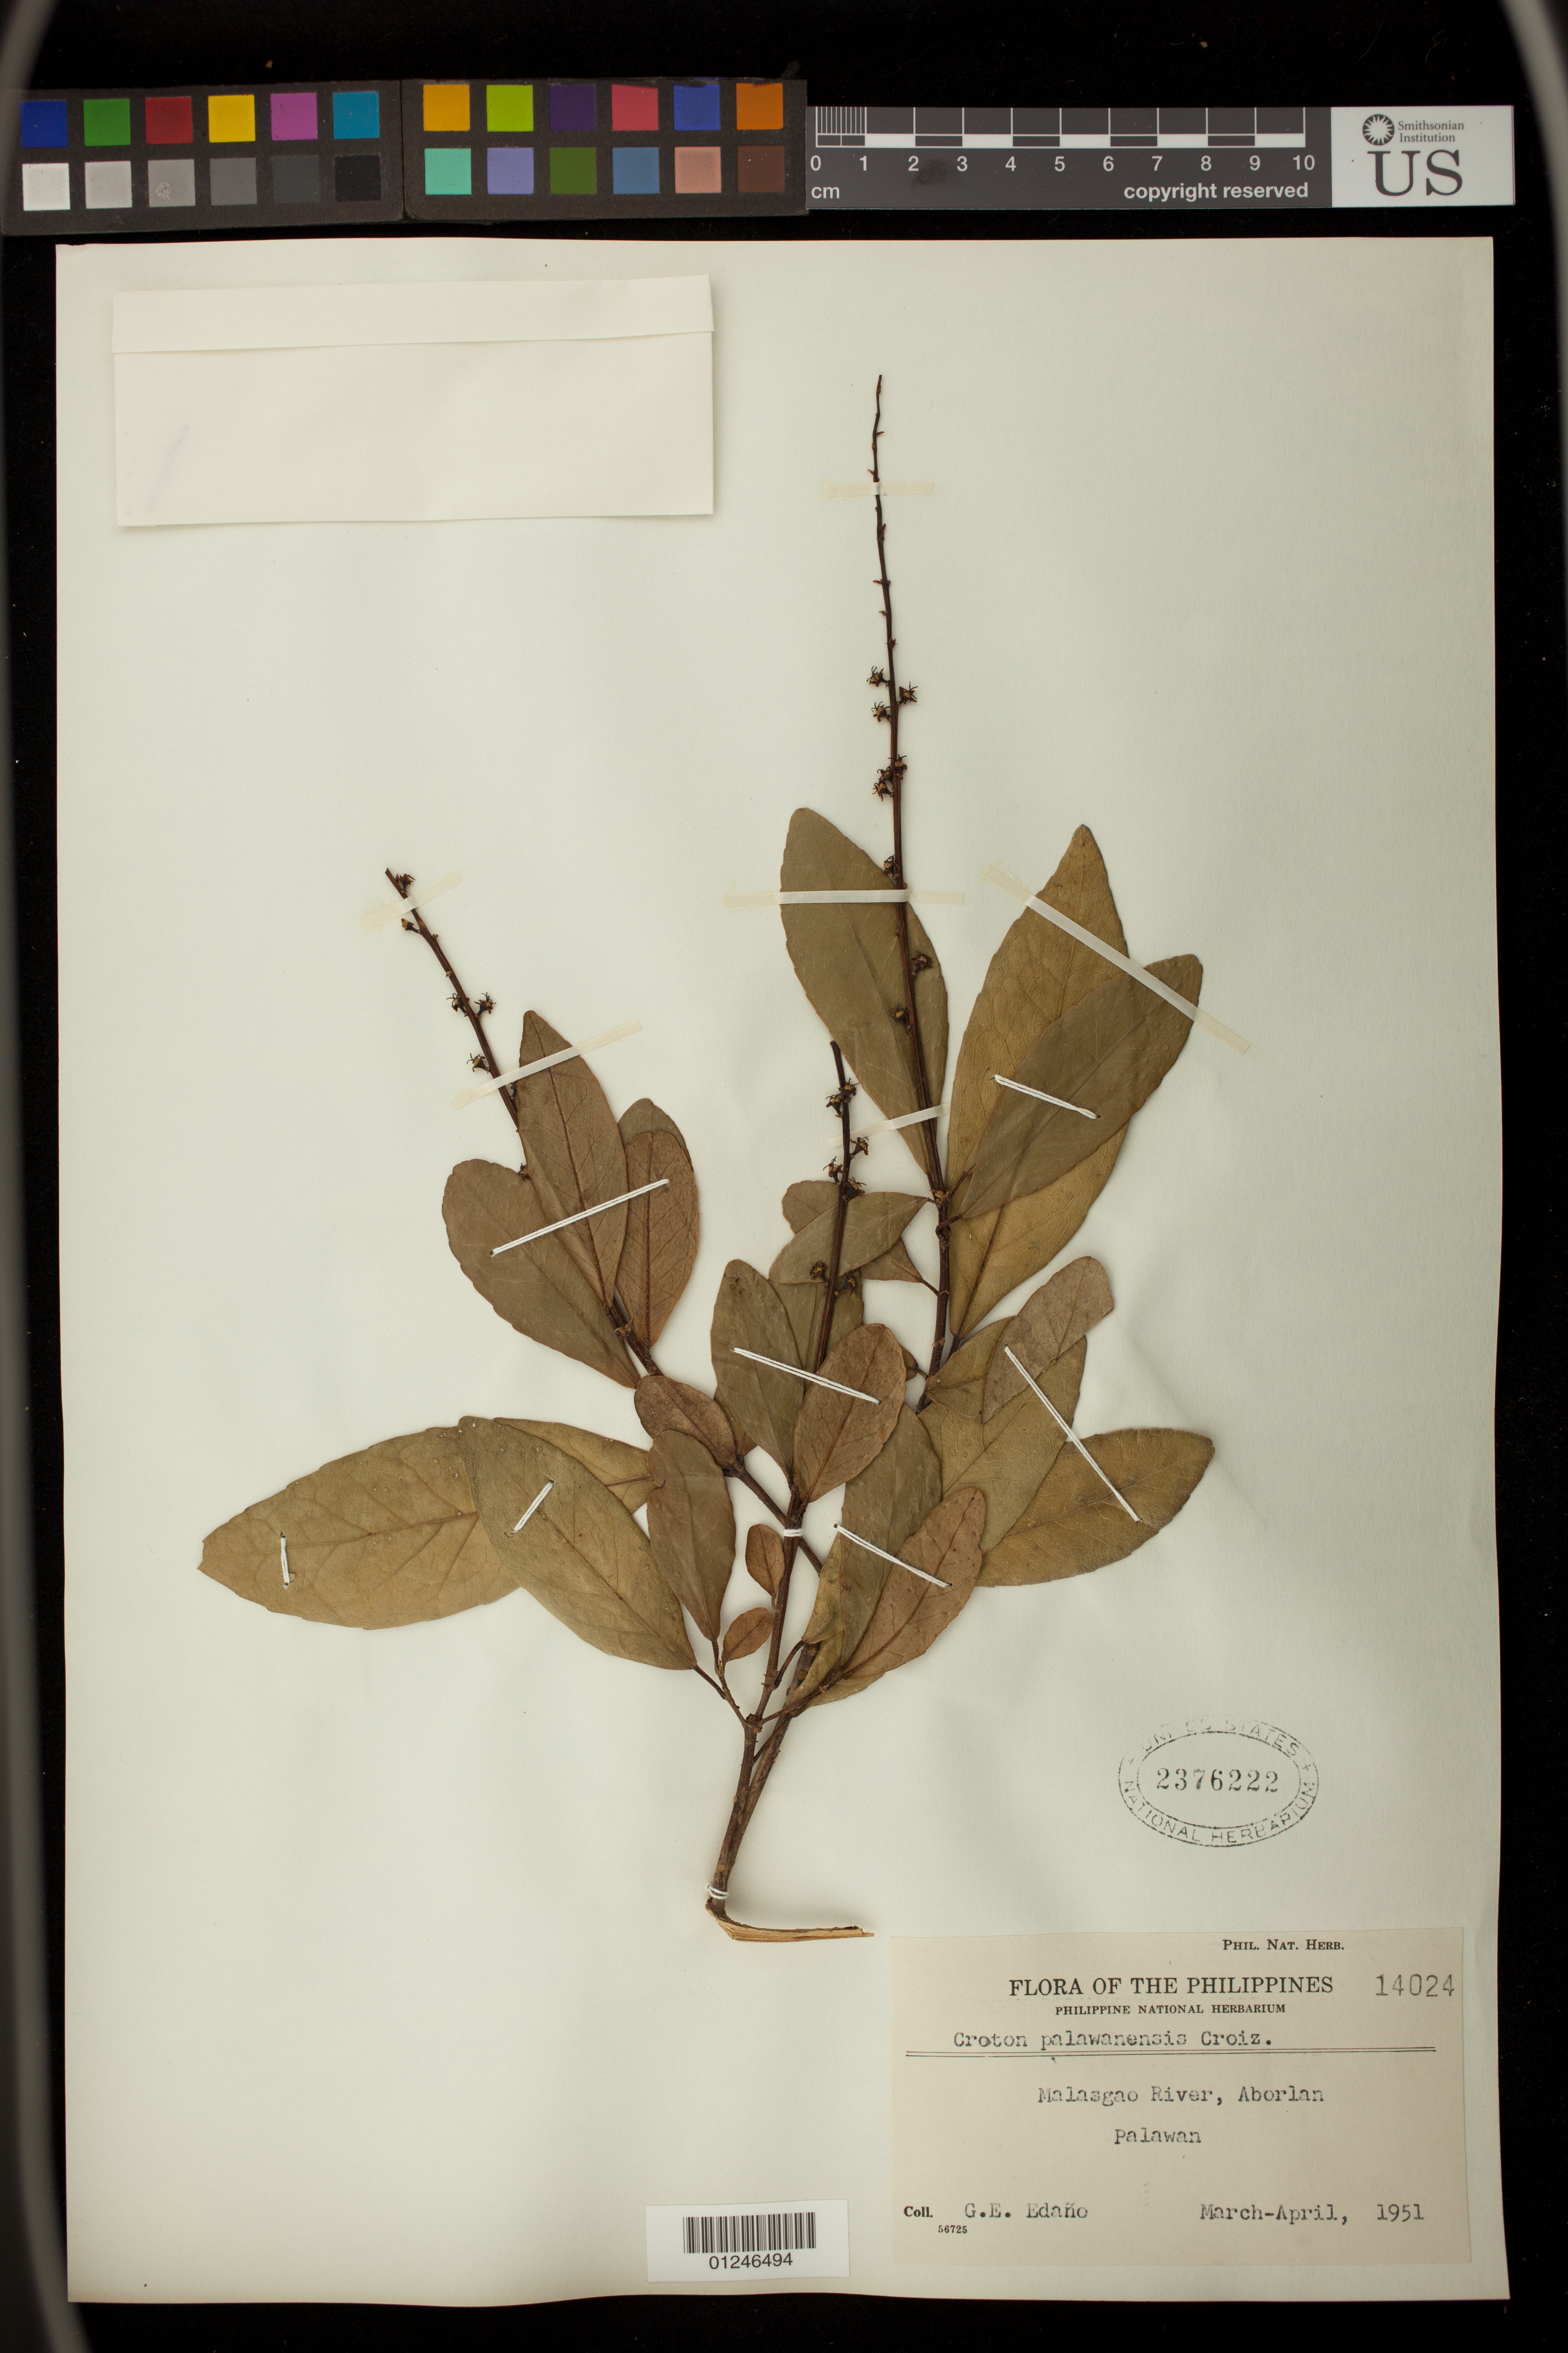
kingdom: Plantae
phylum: Tracheophyta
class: Magnoliopsida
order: Malpighiales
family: Euphorbiaceae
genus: Croton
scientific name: Croton palawanensis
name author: Merr. ex Croizat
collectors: G. E. Edaño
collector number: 14024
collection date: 1951-03-01/1951-04-01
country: Philippines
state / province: Mimaropa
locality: Malasgao River, Aborlan, Palawan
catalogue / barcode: US 2376222